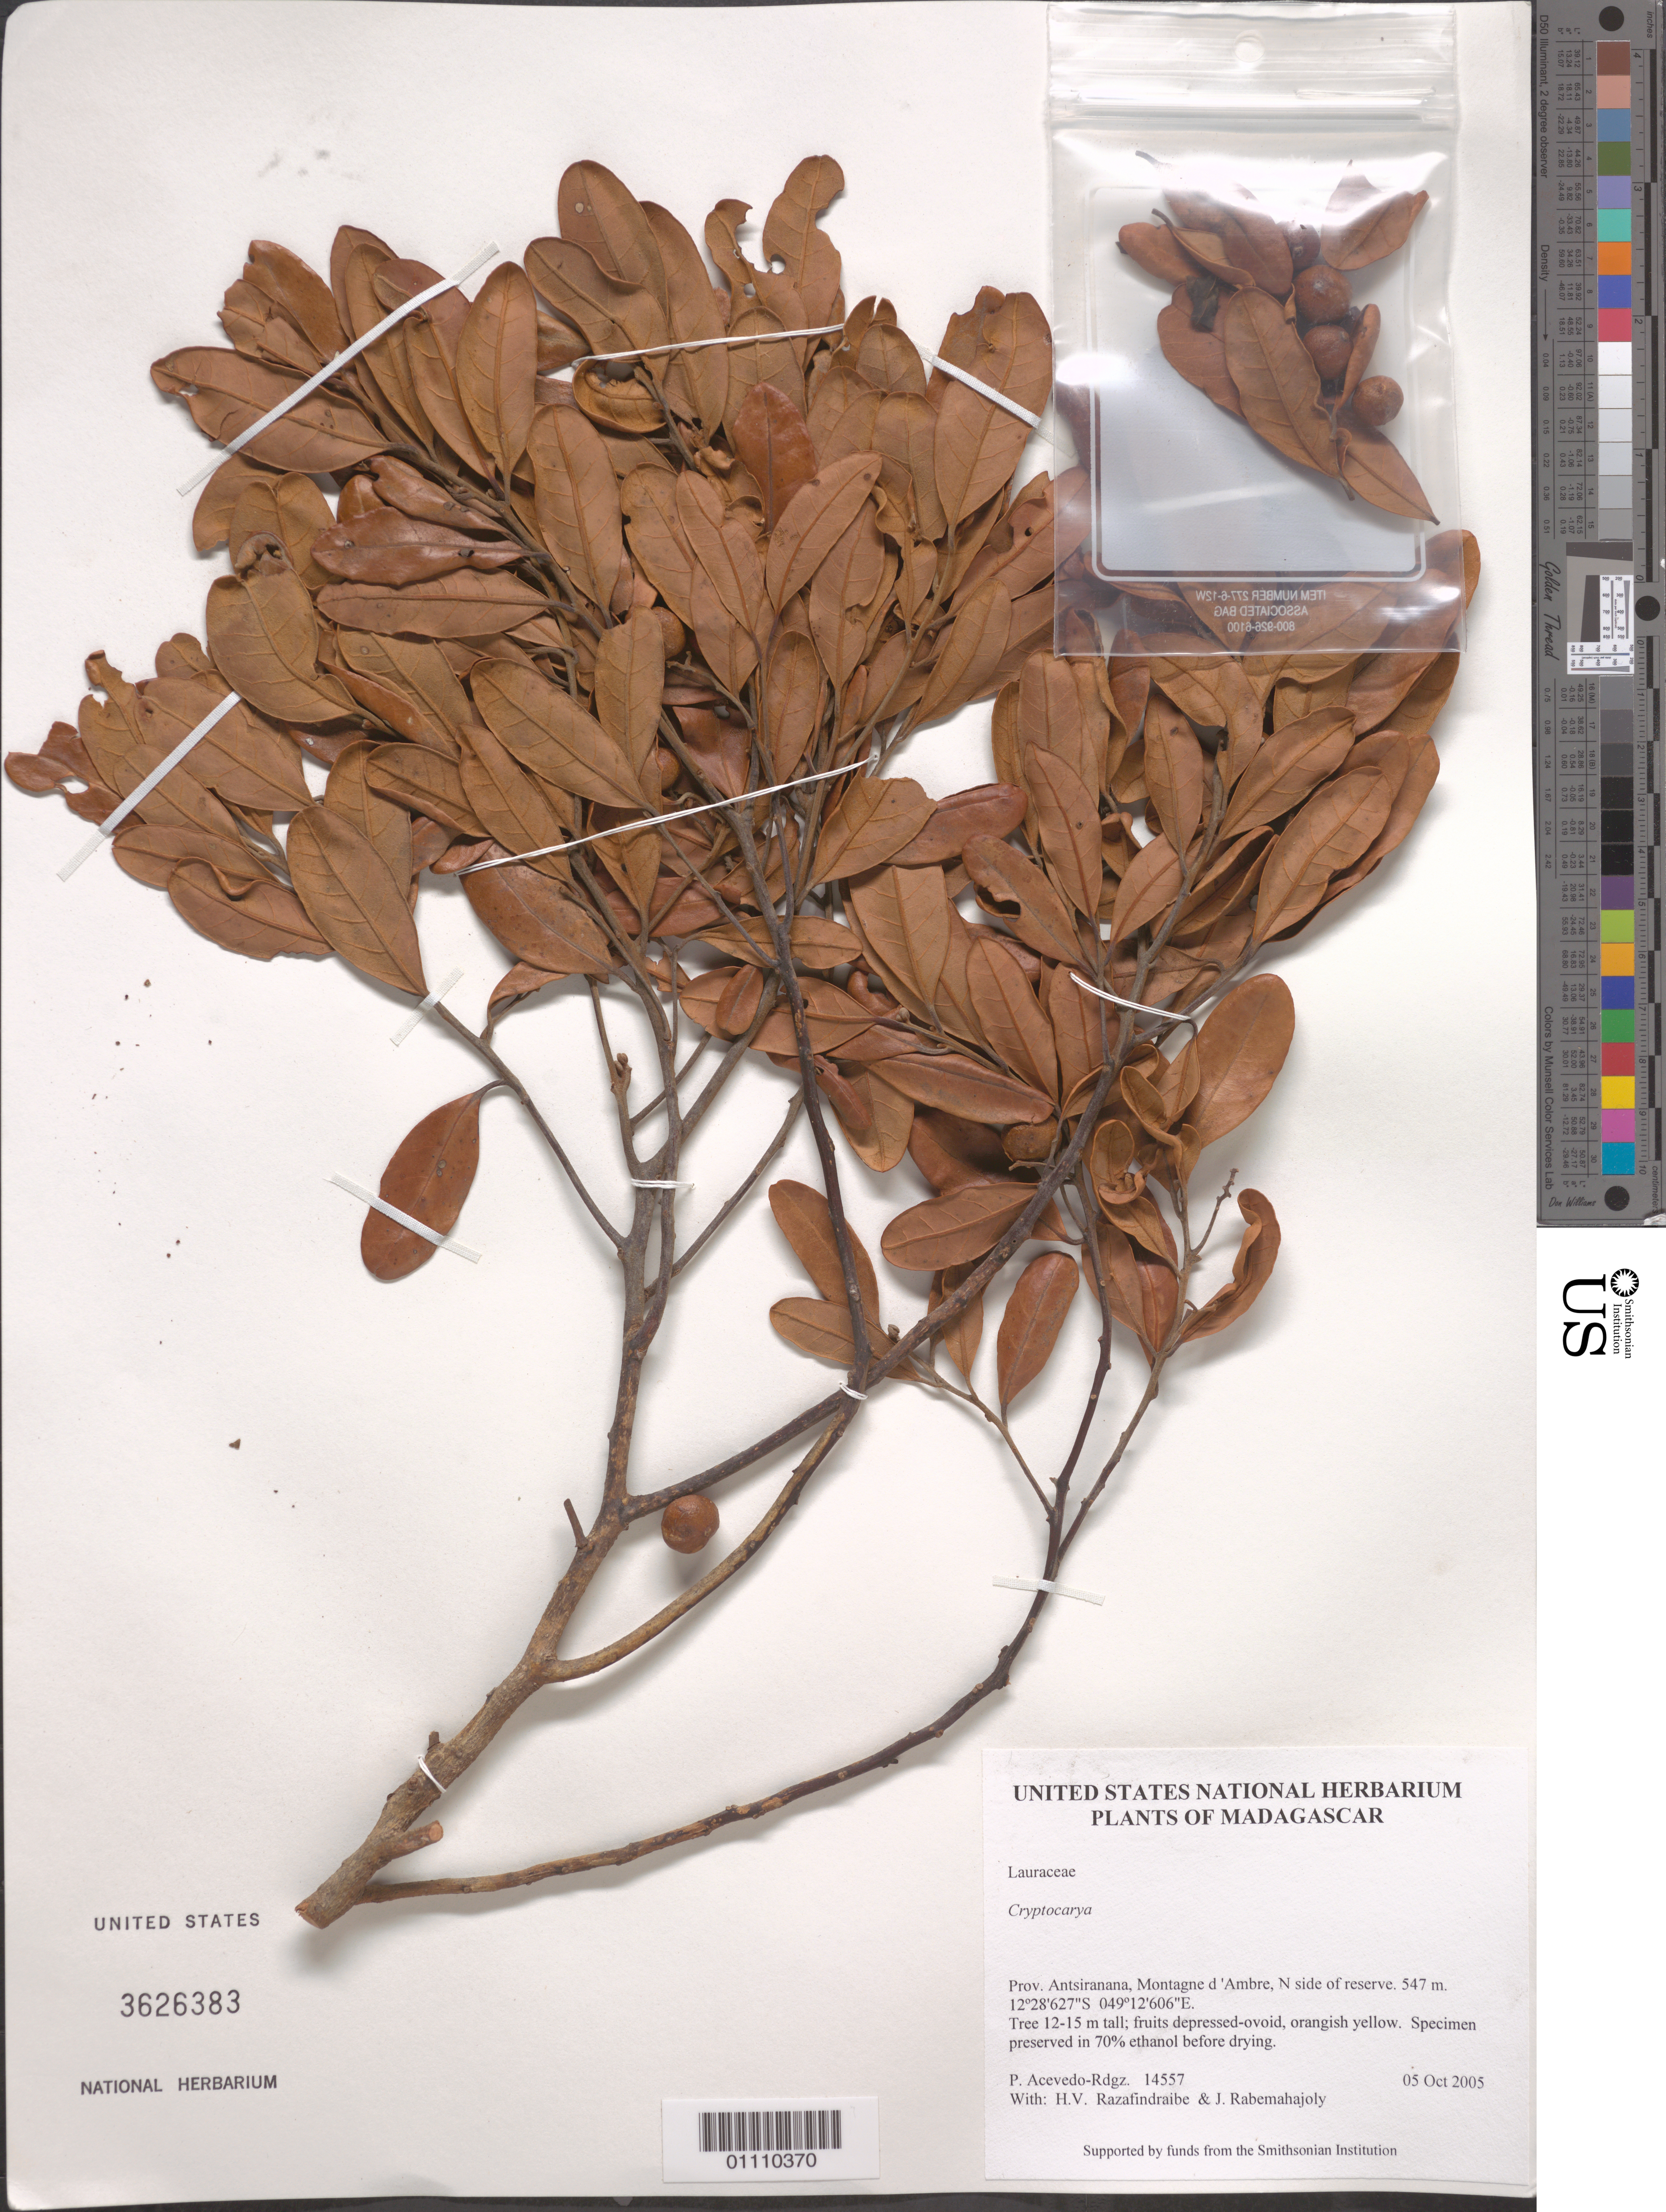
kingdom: Plantae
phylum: Tracheophyta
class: Magnoliopsida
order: Laurales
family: Lauraceae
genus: Cryptocarya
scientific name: Cryptocarya sp.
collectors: P. Acevedo-Rodr., H. Razafindraibe & J. Rabemahajoly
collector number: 14557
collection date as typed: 05 Oct 2005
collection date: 2005-10-05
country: Madagascar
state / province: Diana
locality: Prov. Antsiranana, Montagne d 'Ambre, N side of reserve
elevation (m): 547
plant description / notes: US, MO, K, P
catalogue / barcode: US 3626383